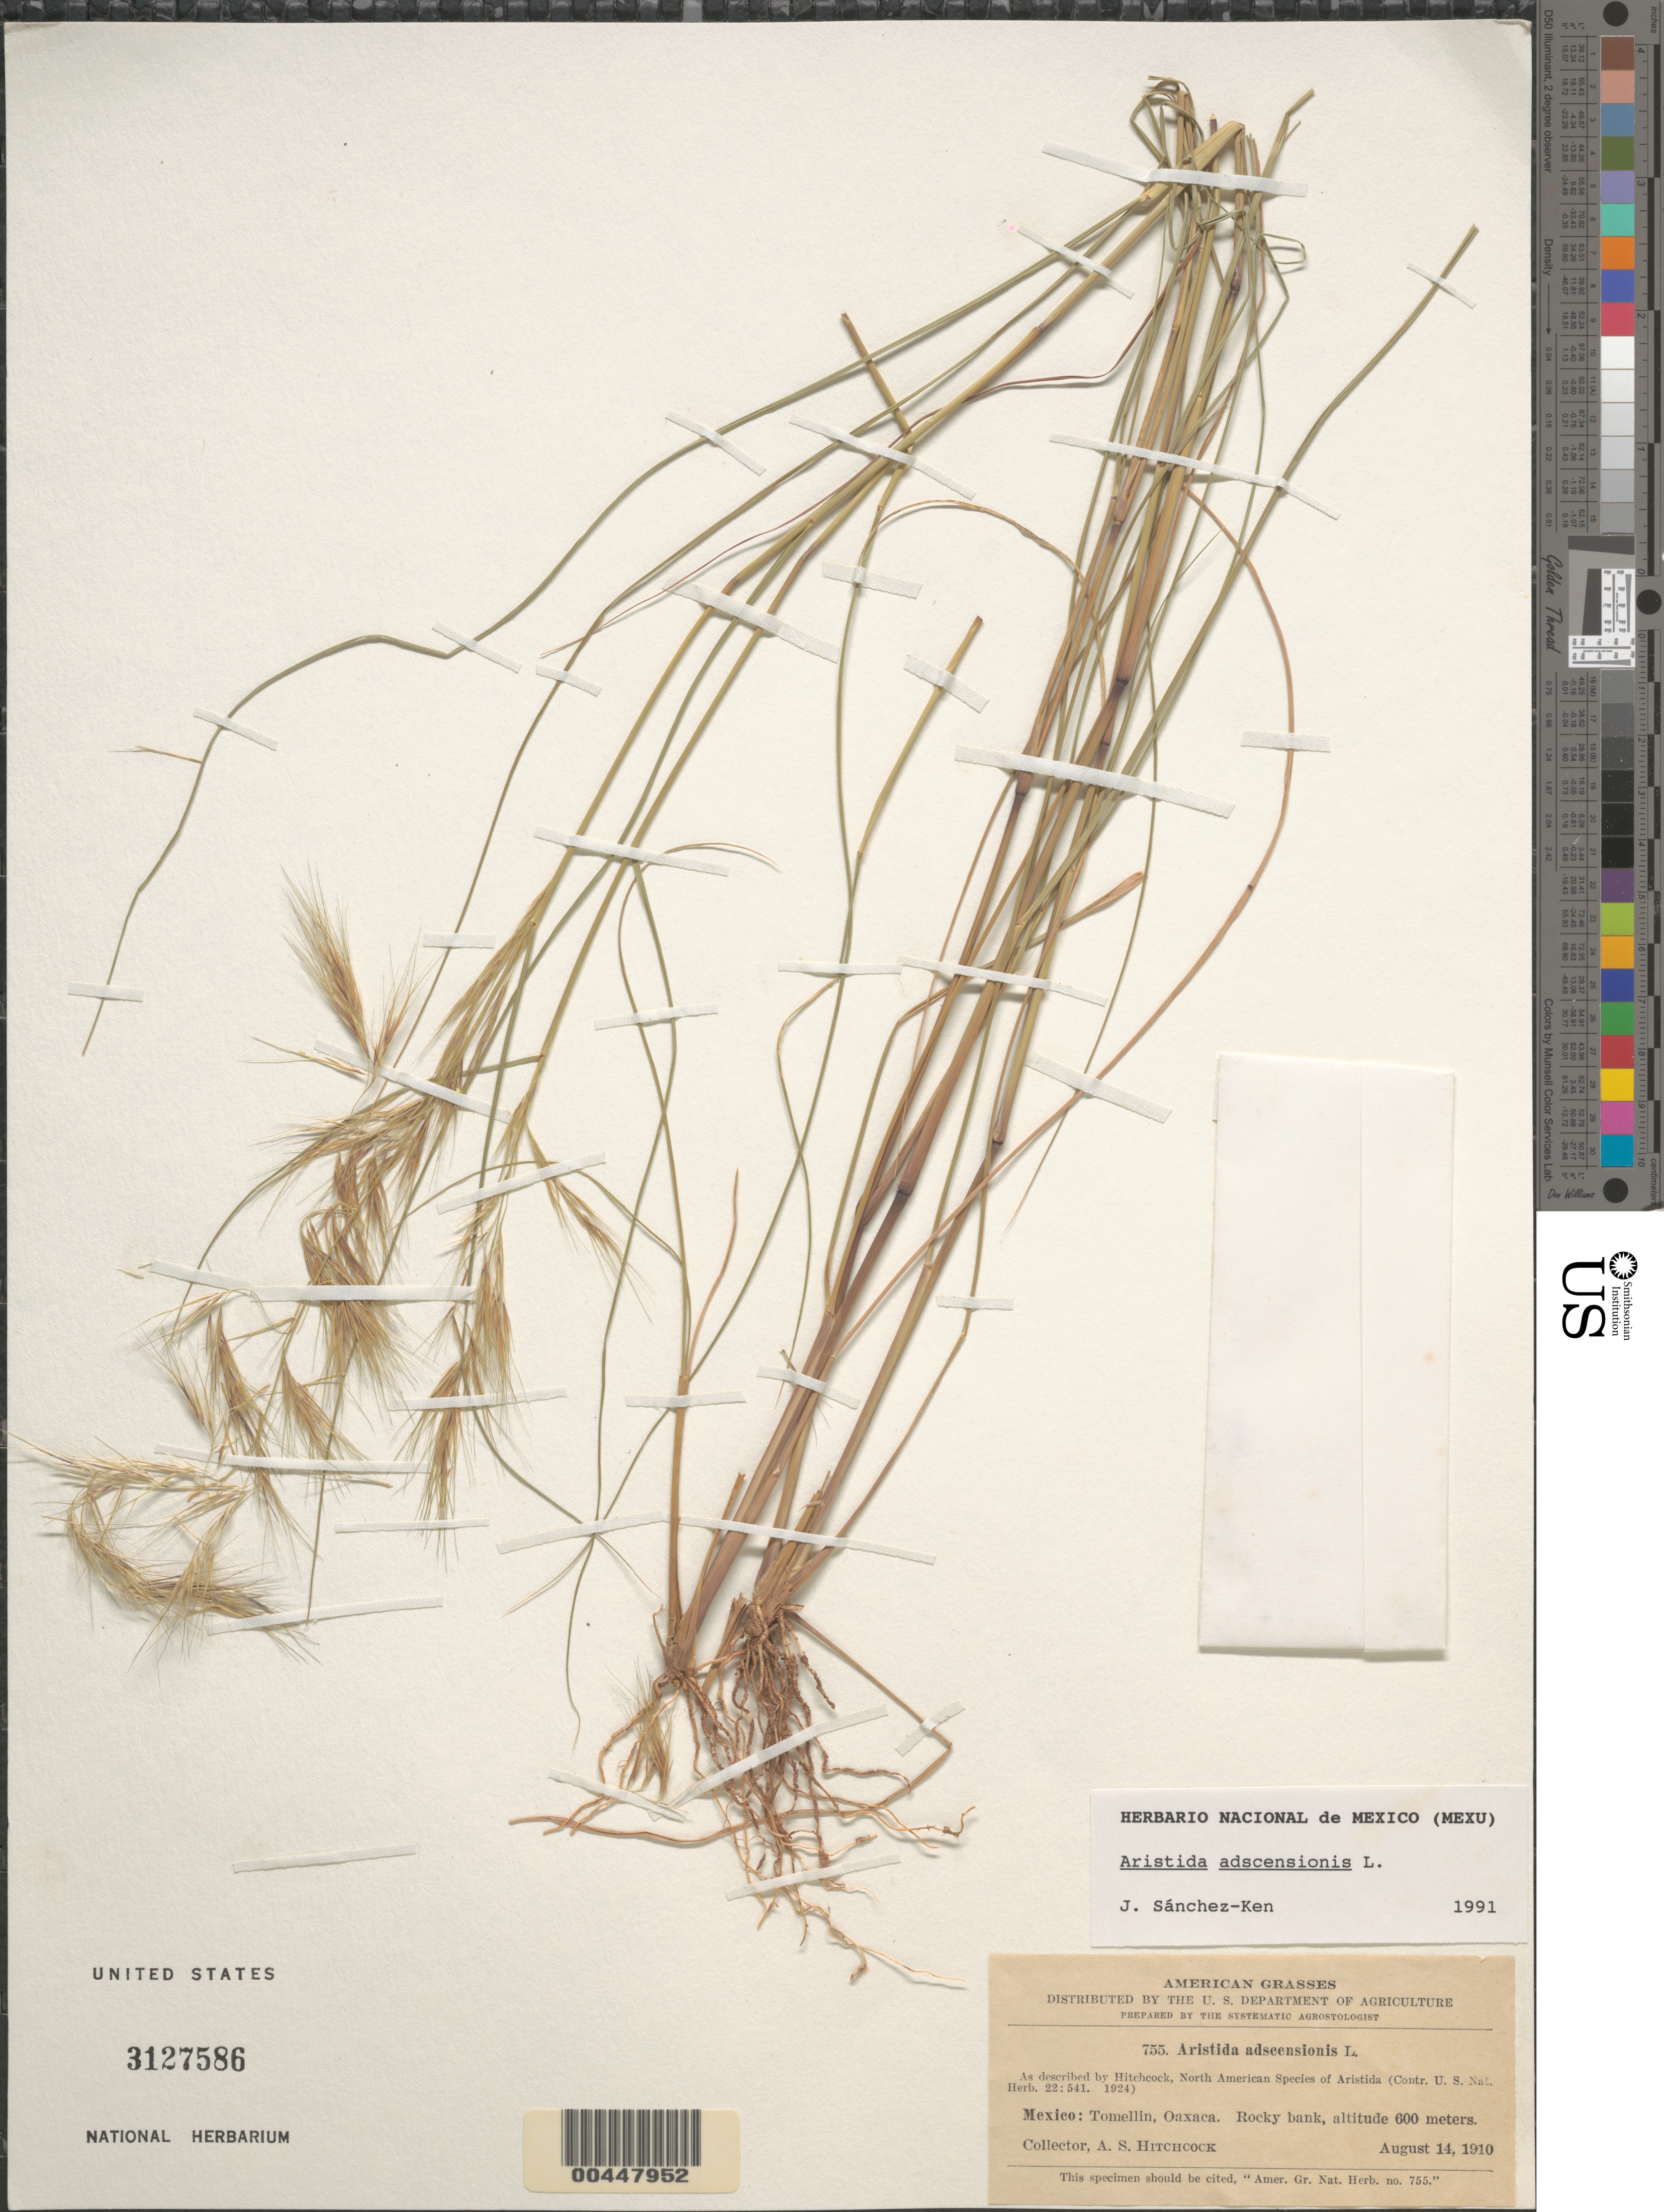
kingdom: Plantae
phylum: Tracheophyta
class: Liliopsida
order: Poales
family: Poaceae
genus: Aristida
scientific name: Aristida adscensionis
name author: L.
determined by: Sánchez-Ken, J. G.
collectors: A. S. Hitchcock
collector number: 755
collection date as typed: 14 Aug 1910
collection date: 1910-08-14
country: Mexico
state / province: Oaxaca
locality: Tomellin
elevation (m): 600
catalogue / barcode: US 3127586